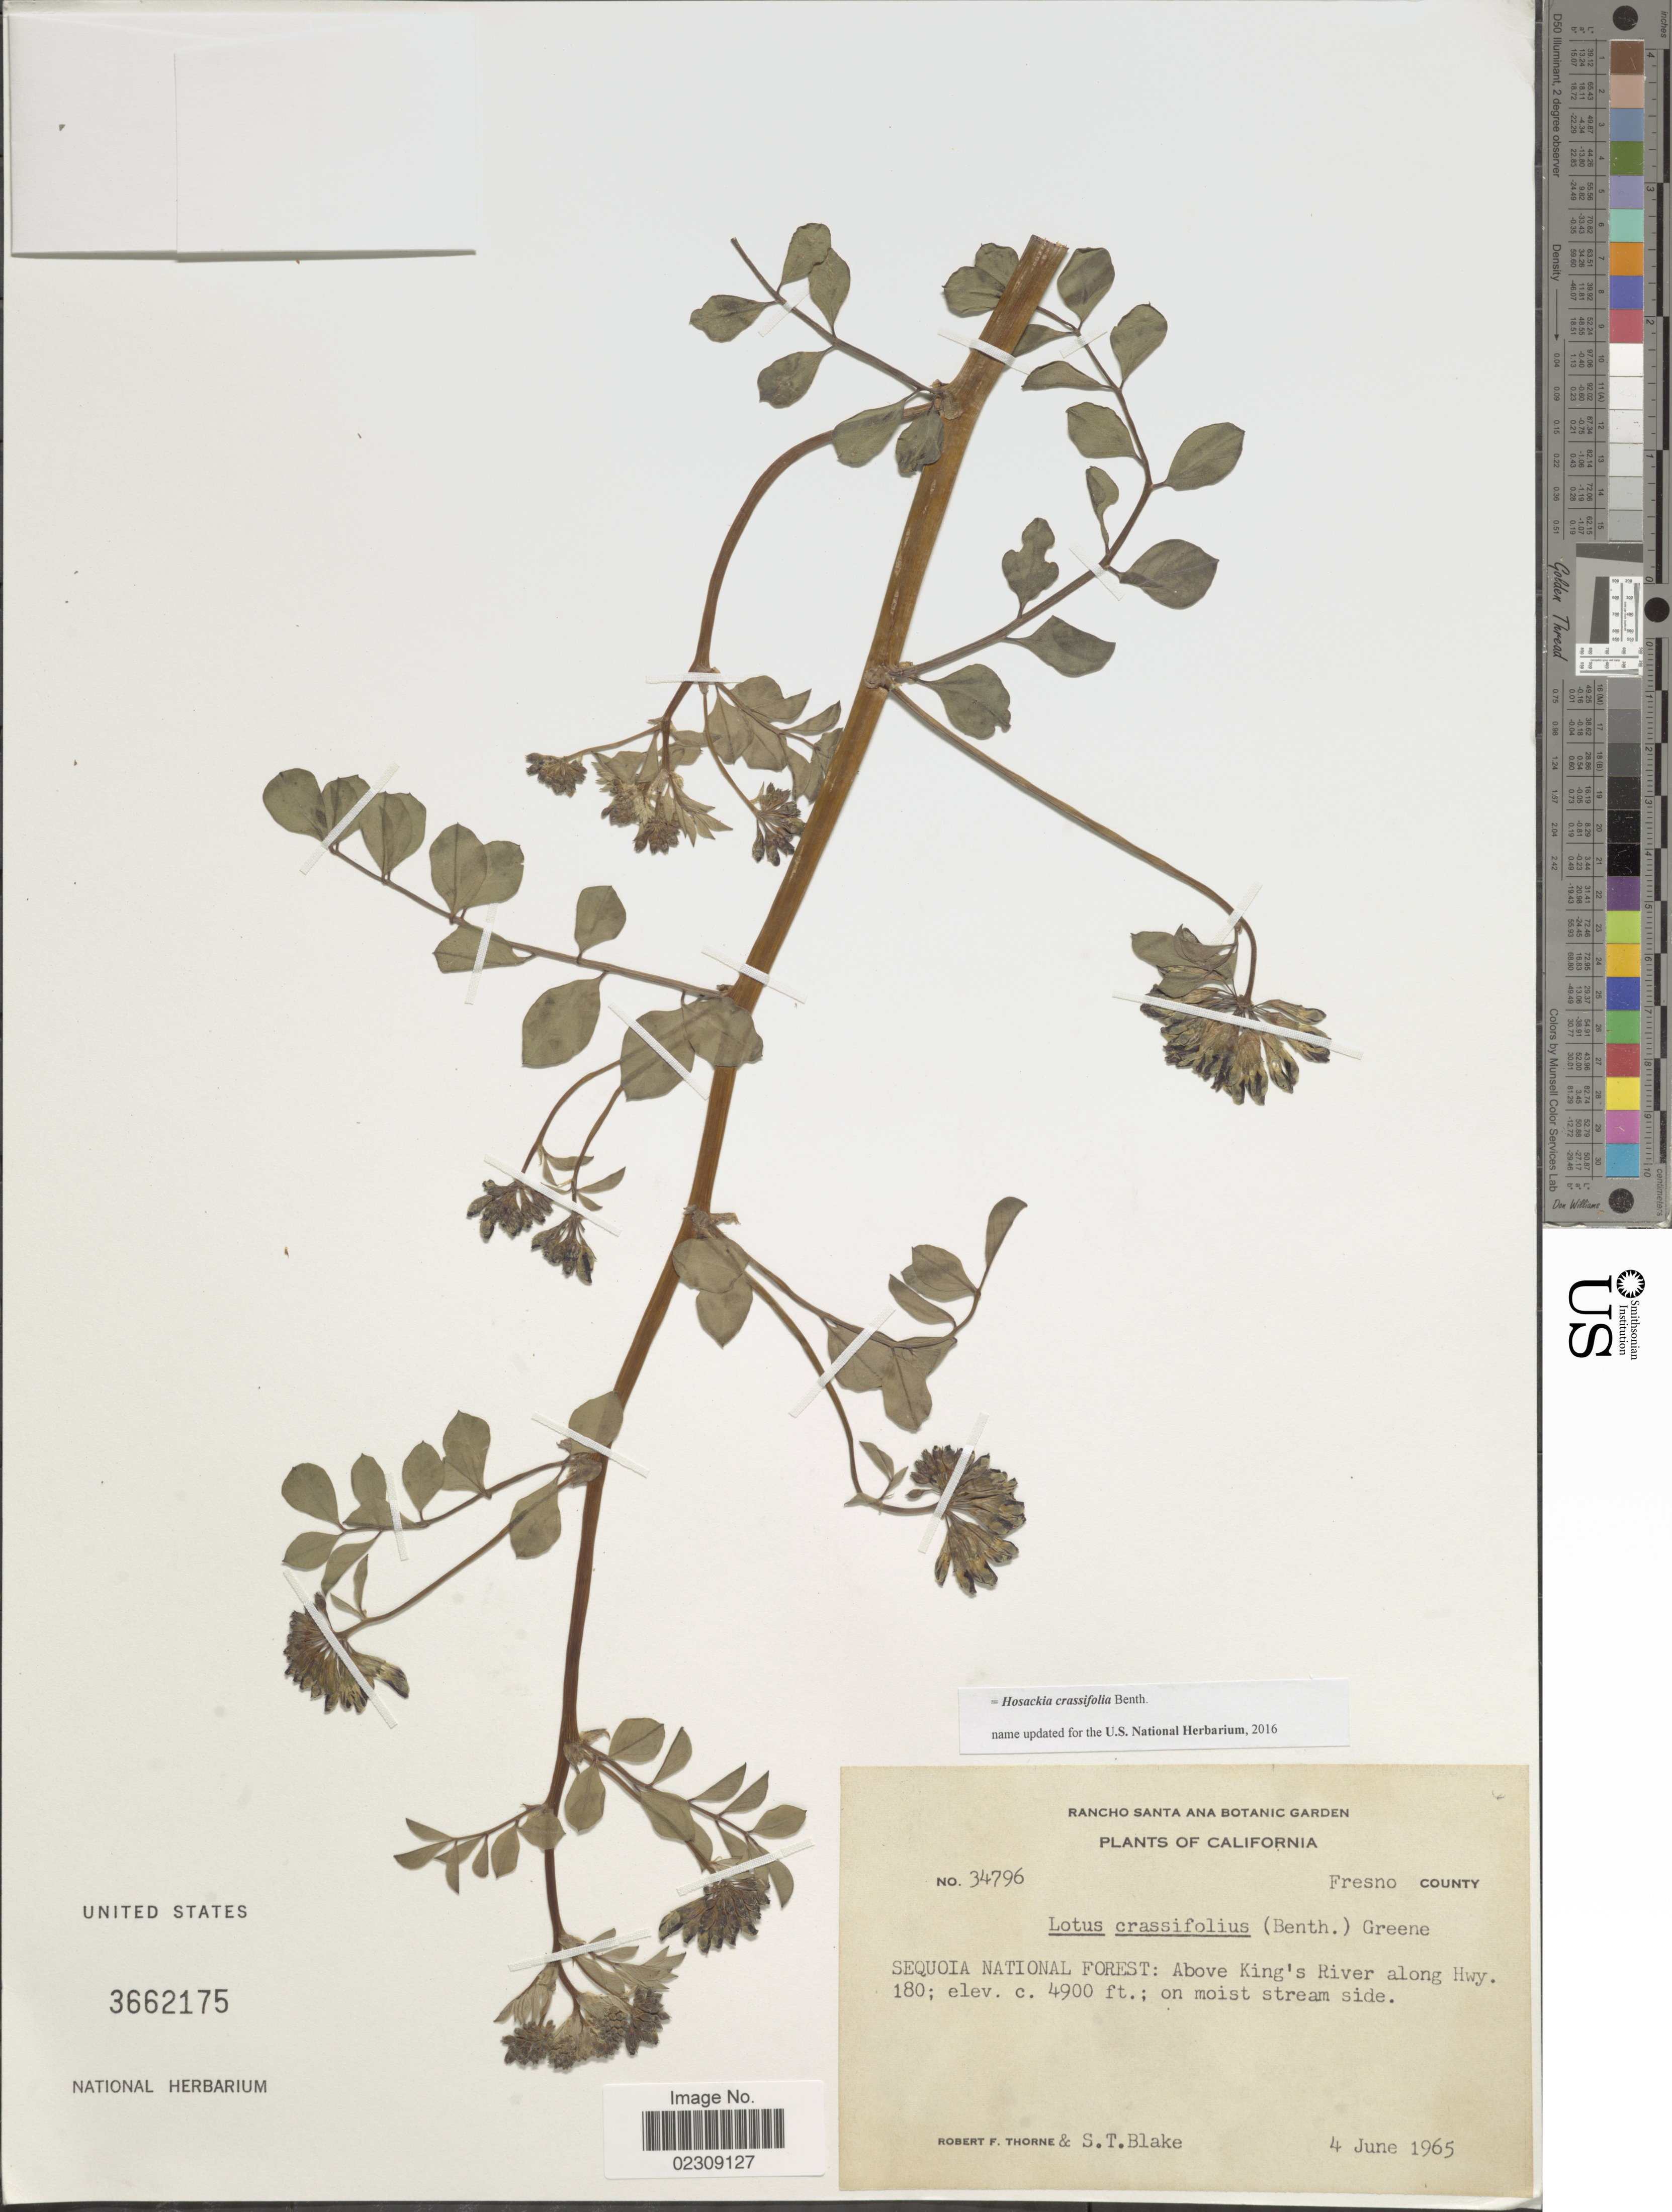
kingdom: Plantae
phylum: Tracheophyta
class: Magnoliopsida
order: Fabales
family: Fabaceae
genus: Hosackia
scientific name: Hosackia crassifolia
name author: Benth.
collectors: R. F. Thorne & S. T. Blake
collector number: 34796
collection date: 1965-06-04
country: United States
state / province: California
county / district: Fresno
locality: Fresno County, Sequoia National Forest: Above King's River along Hwy 180; on moist stream side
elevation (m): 1494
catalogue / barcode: US 3662175